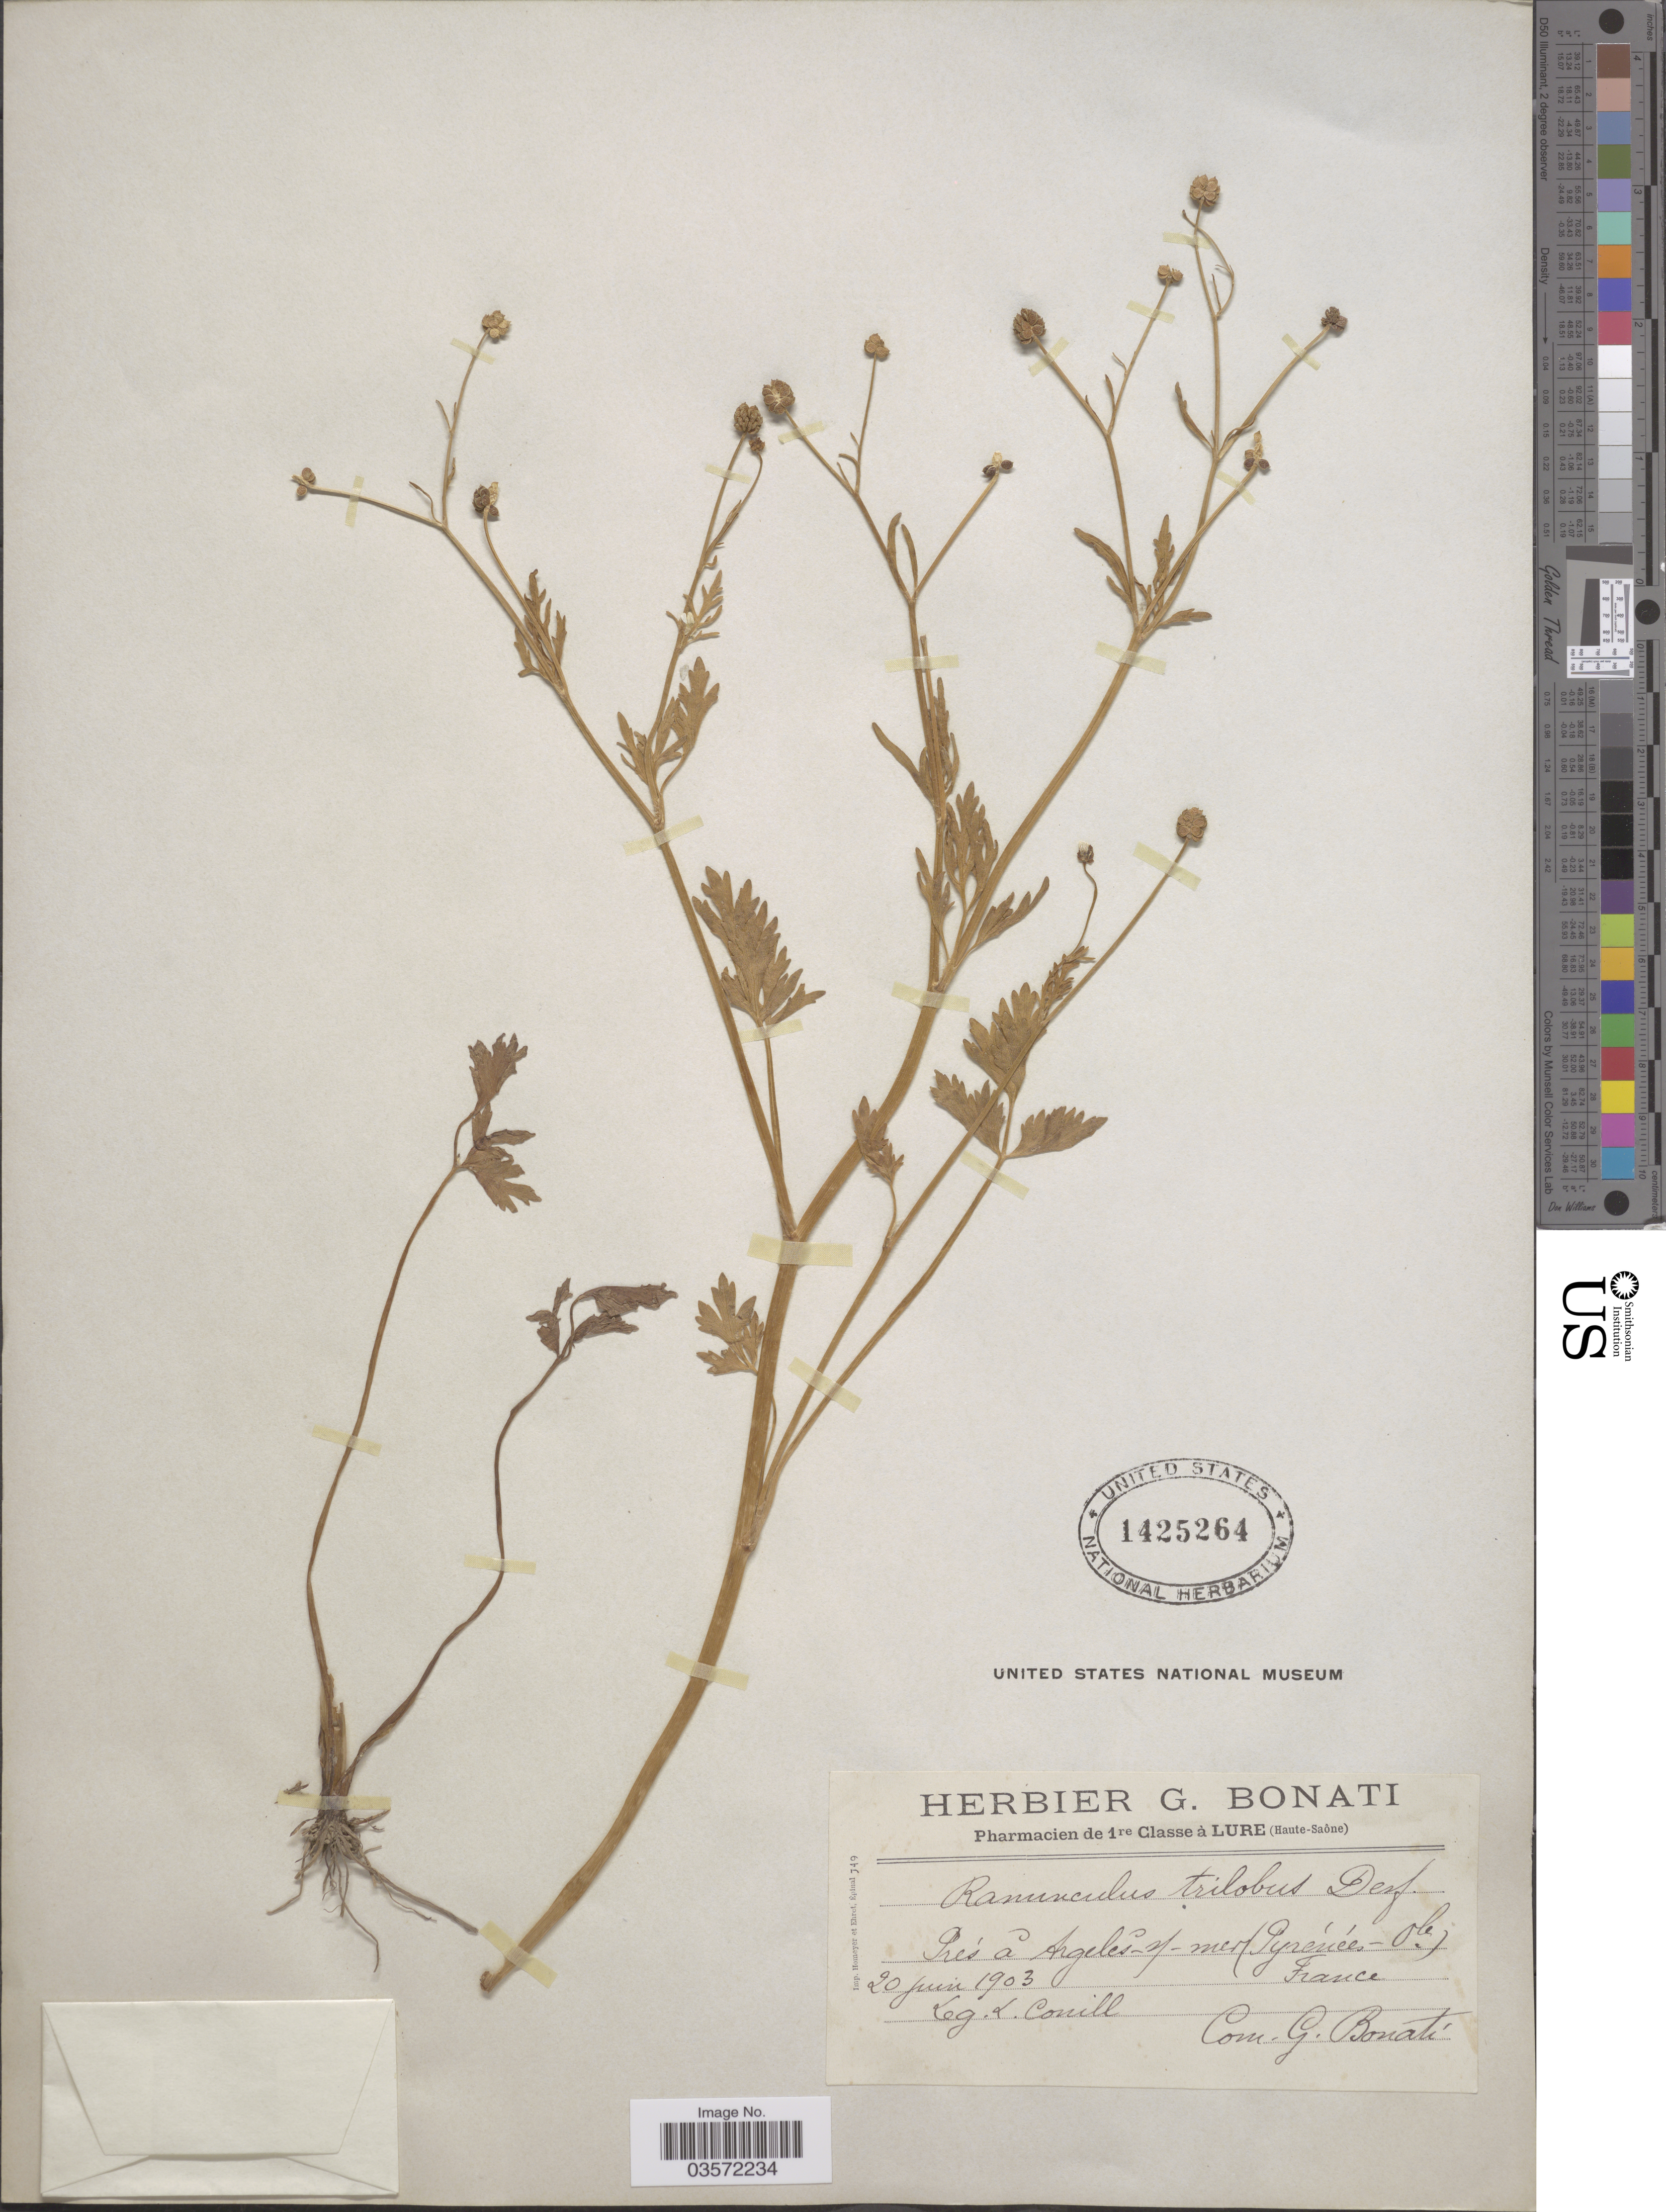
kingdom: Plantae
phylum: Tracheophyta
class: Magnoliopsida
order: Ranunculales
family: Ranunculaceae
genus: Ranunculus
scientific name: Ranunculus trilobus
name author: Desf.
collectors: Conill, L.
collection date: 1903-06-20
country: France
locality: Prés á Argeles-s/-mer (Pyrénées-Ole.).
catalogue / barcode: US 1425264